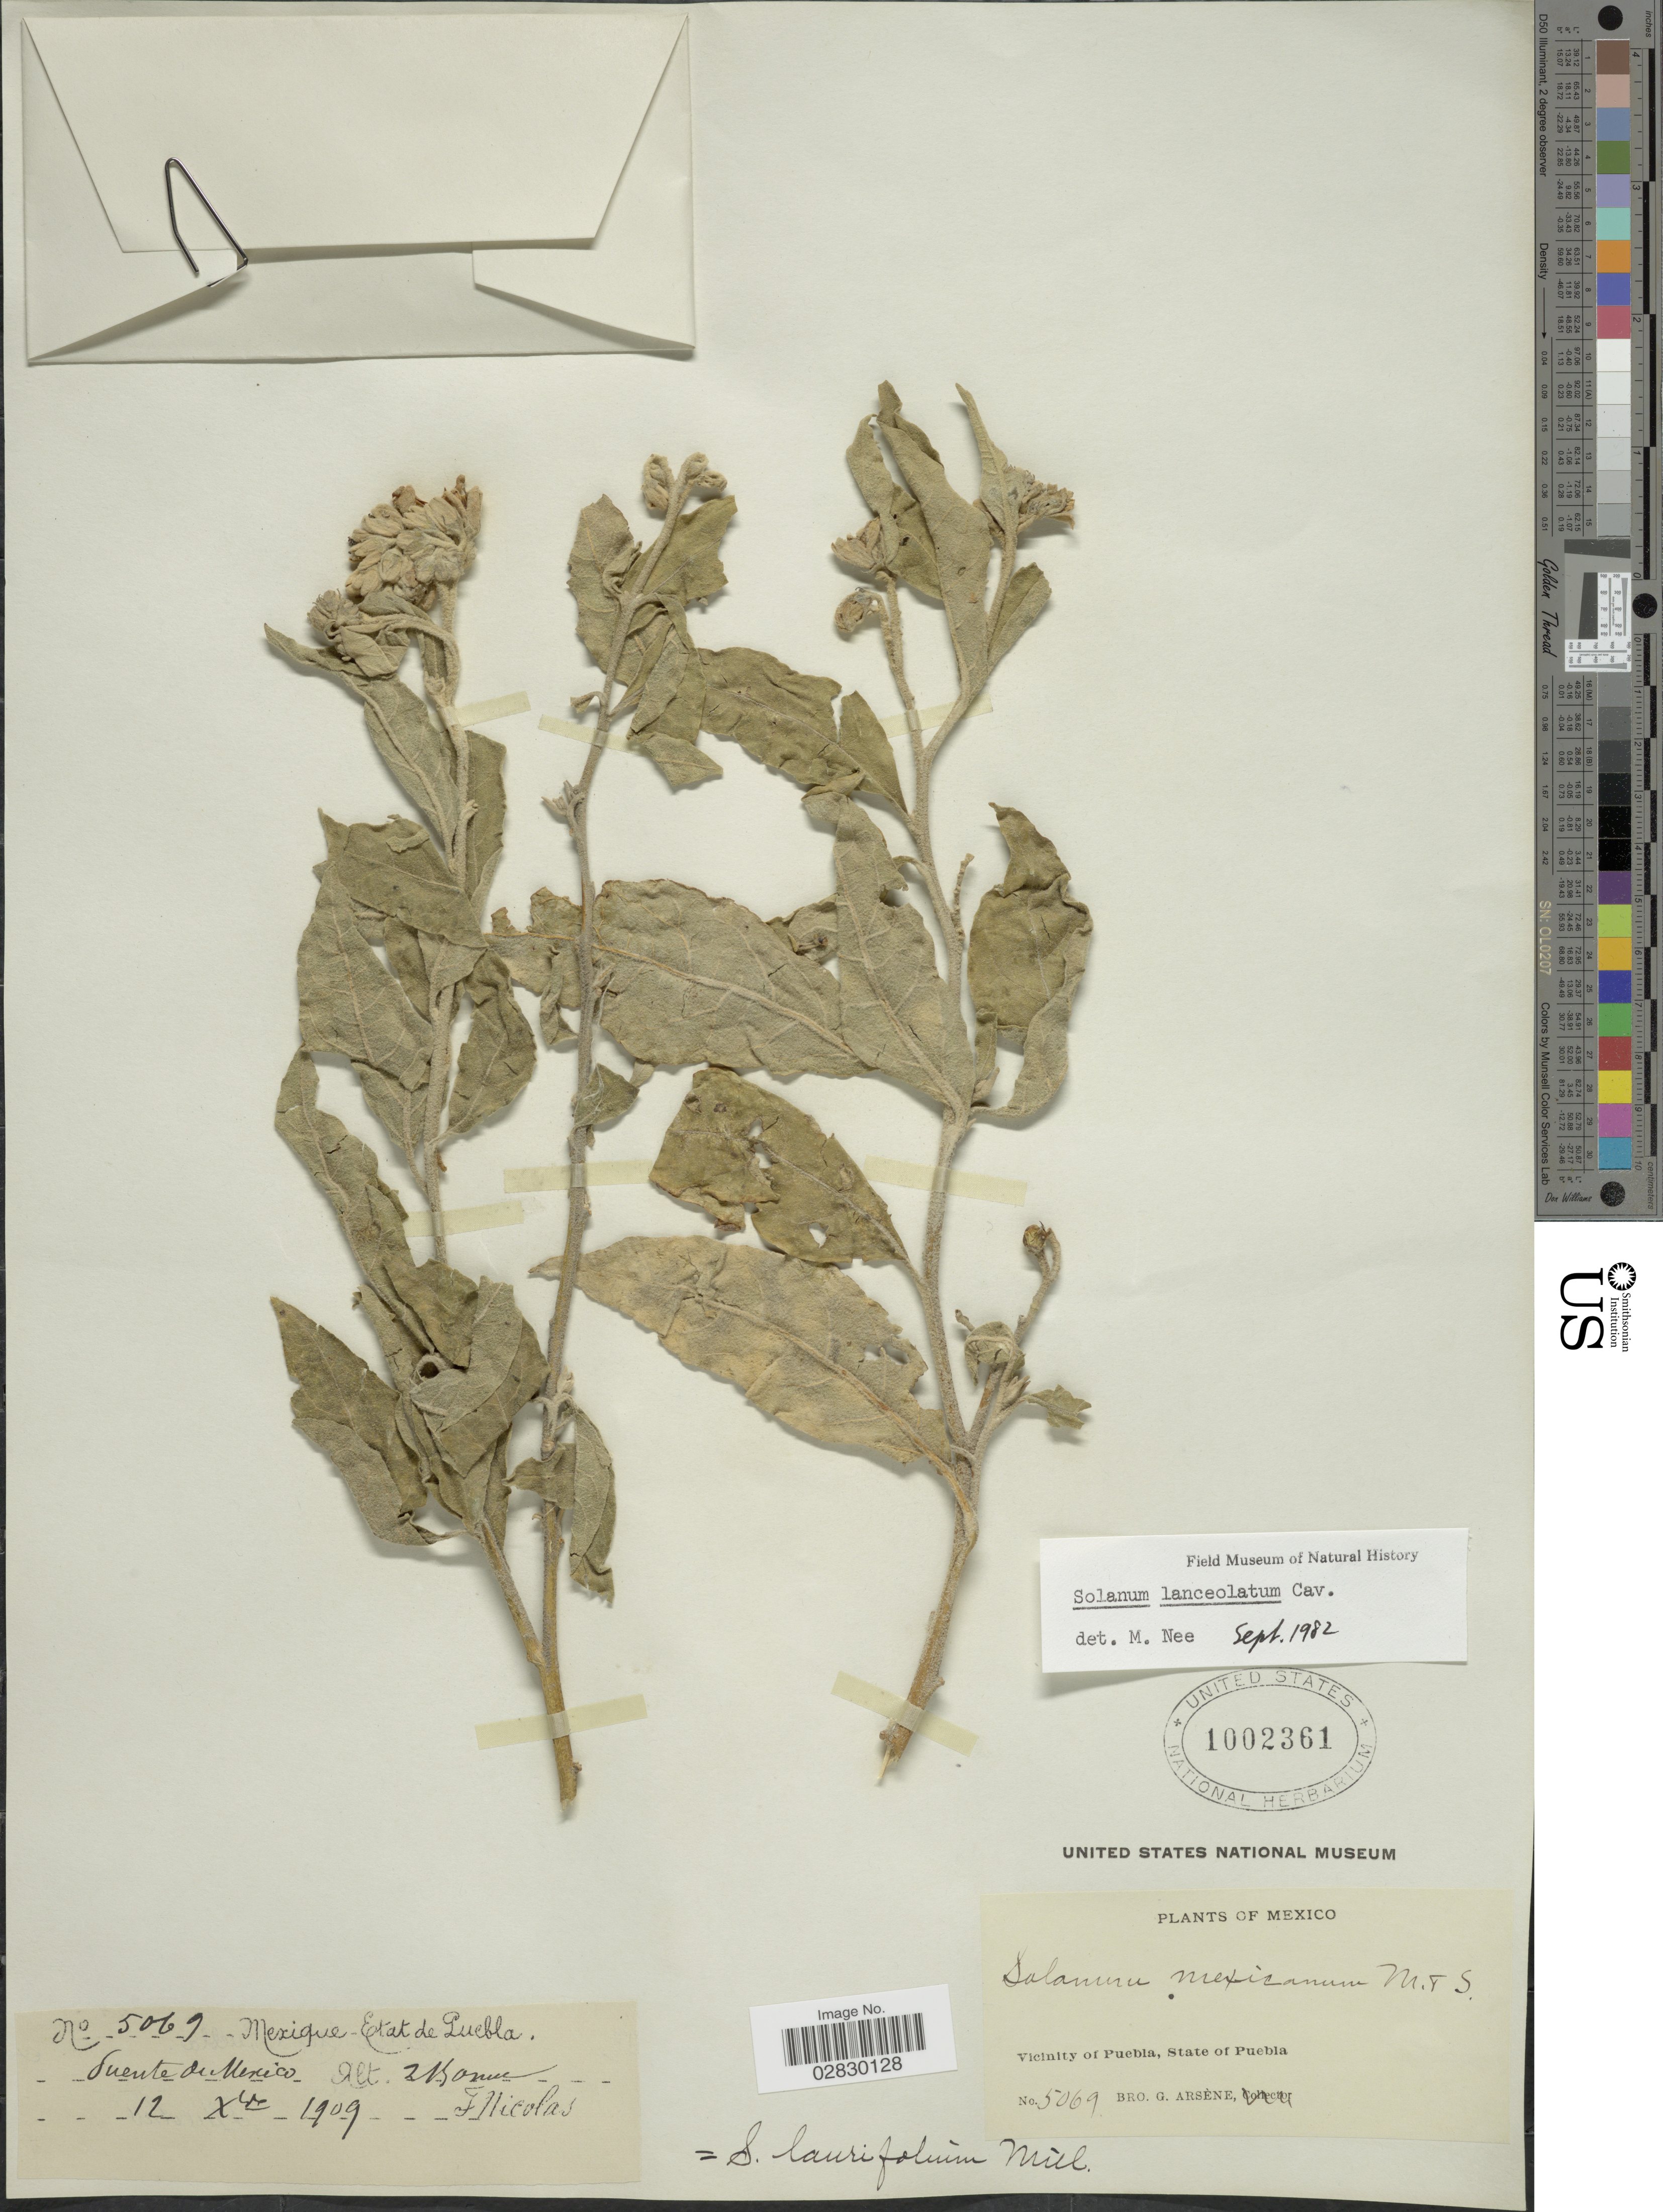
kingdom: Plantae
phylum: Tracheophyta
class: Magnoliopsida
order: Solanales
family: Solanaceae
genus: Solanum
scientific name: Solanum lanceolatum Berthault, nom. illeg.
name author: Berthault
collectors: F. Nicolas & Bro. G. Arsène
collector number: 5069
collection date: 1909-12-12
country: Mexico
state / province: Puebla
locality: Fuente de Mexico, Vicinity of Puebla.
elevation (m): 2150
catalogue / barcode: US 1002361